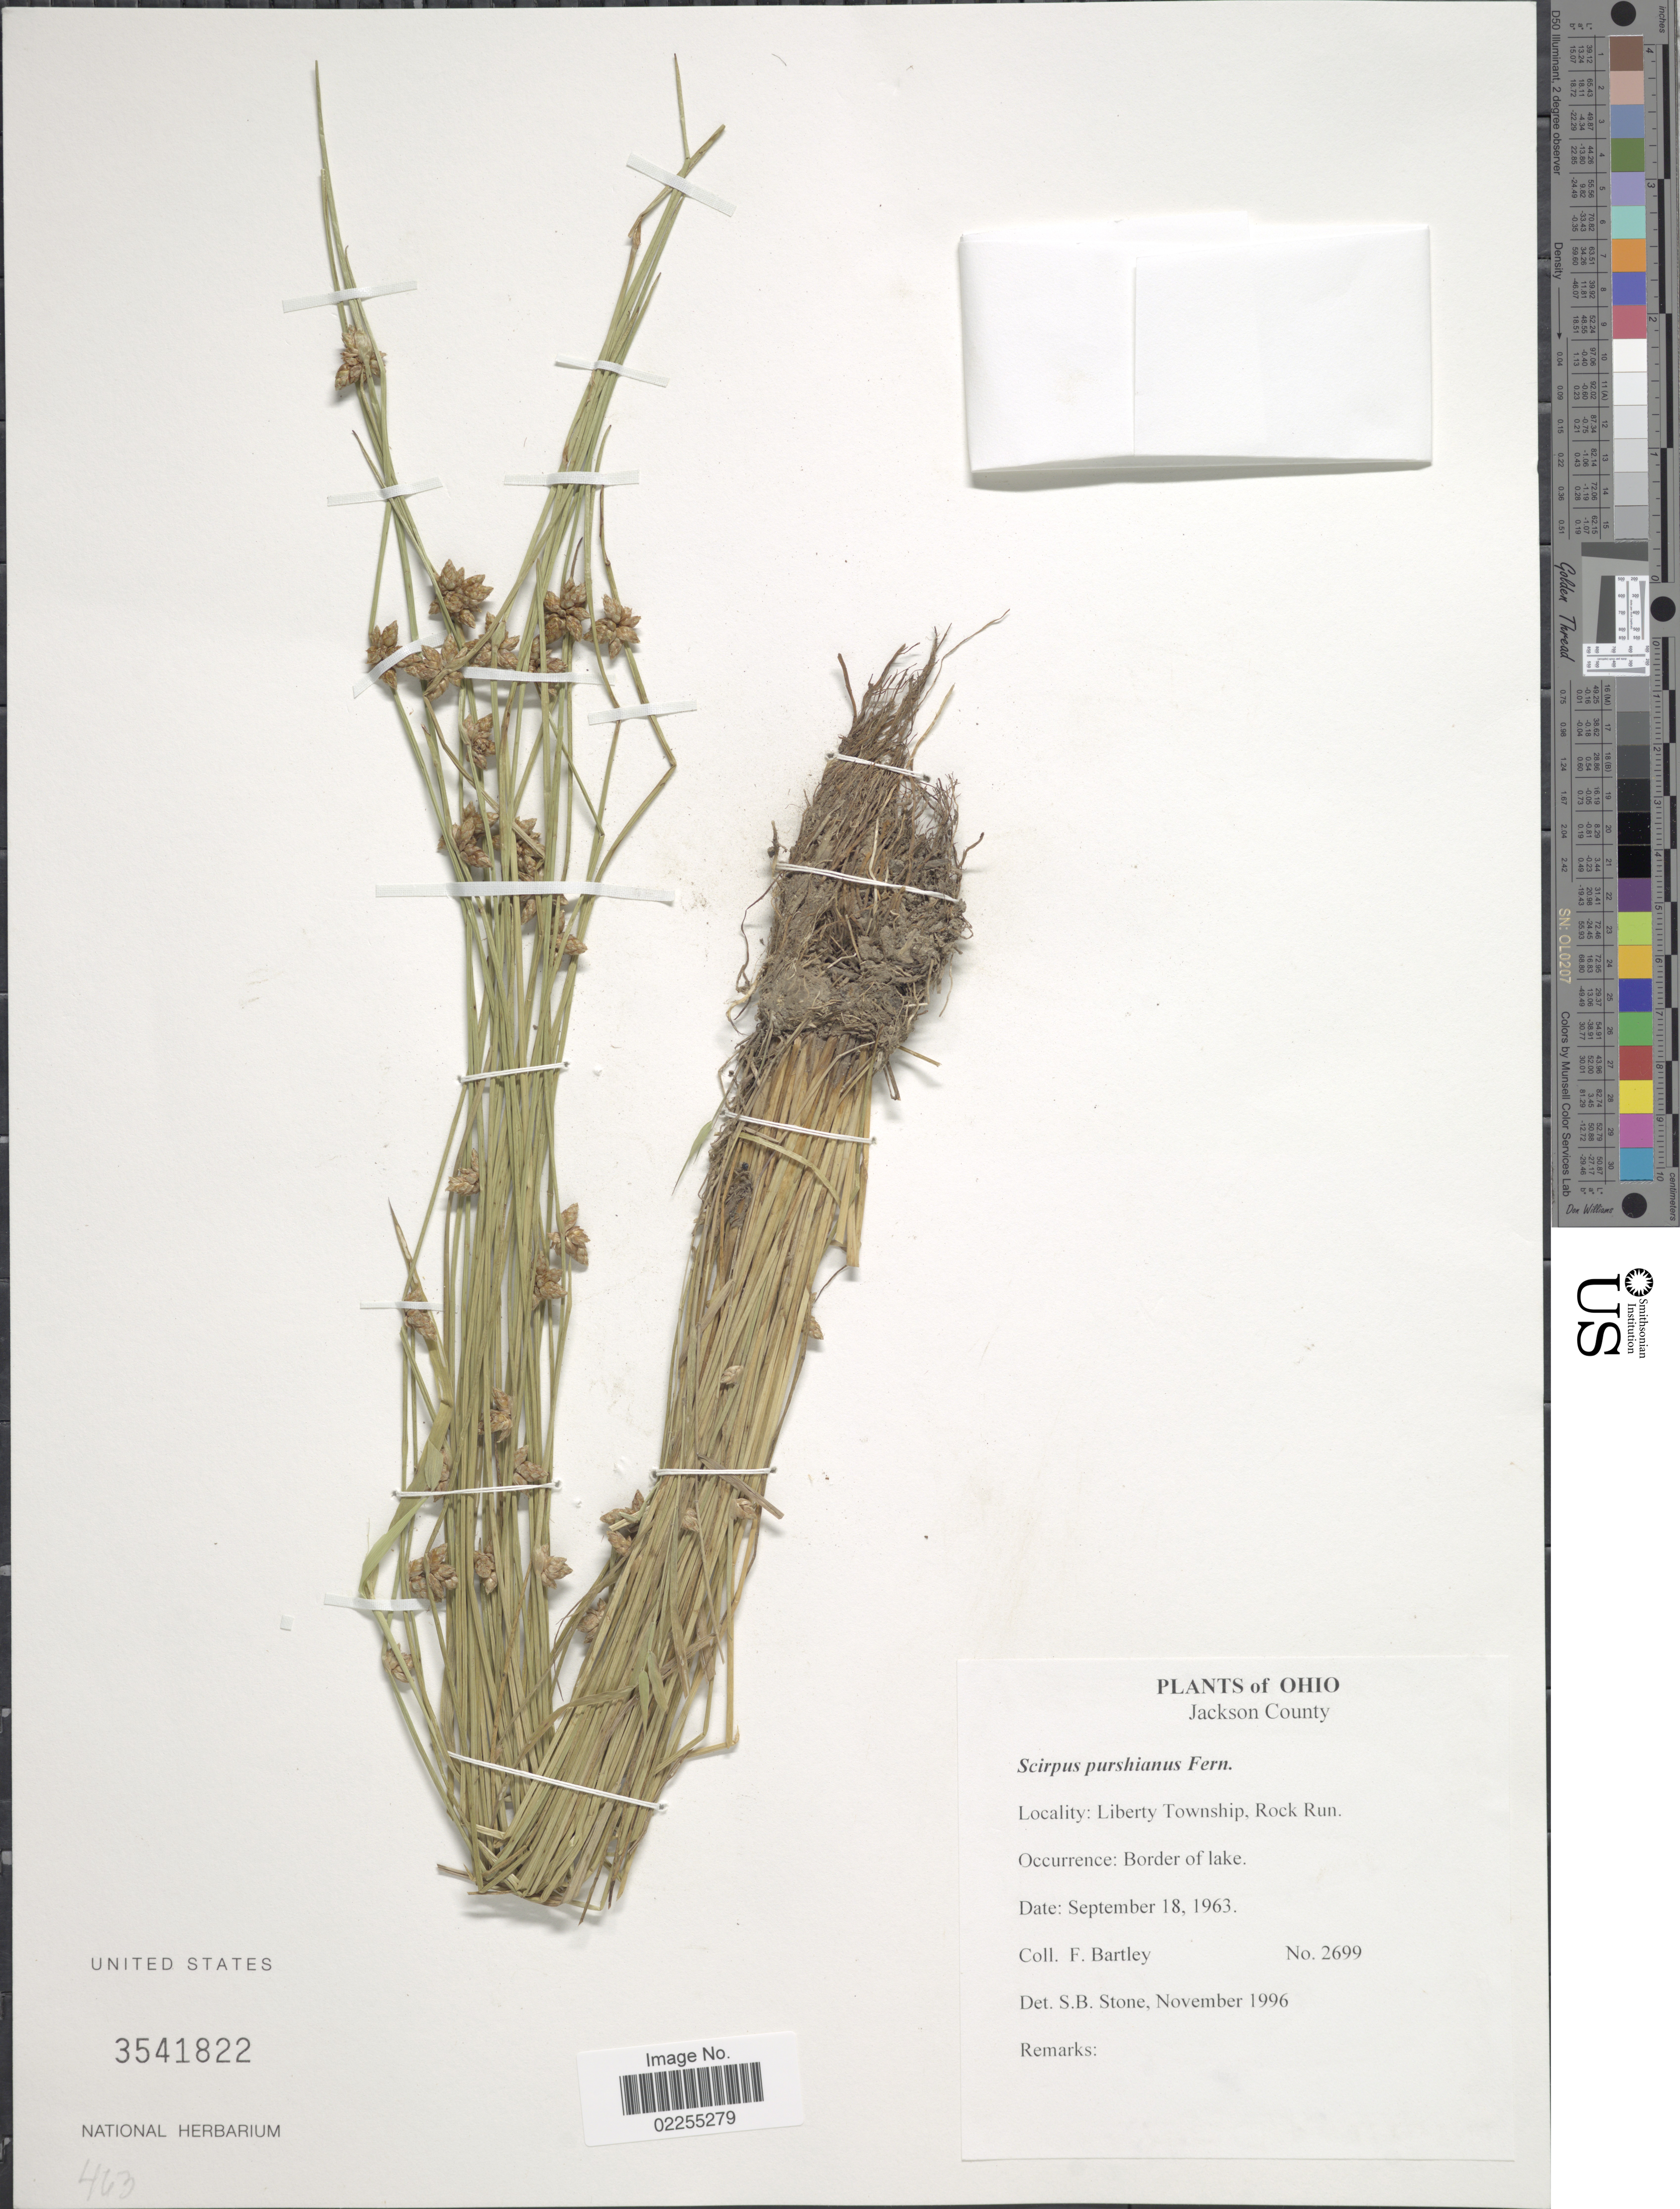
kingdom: Plantae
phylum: Tracheophyta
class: Liliopsida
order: Poales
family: Cyperaceae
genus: Schoenoplectus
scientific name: Schoenoplectus purshianus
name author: (Fernald) M.T. Strong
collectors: F. Bartley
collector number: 2699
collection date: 1963-09-18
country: United States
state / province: Ohio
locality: Jackson County. Liberty Township, Rock Run. Border of lake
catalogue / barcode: US 3541822